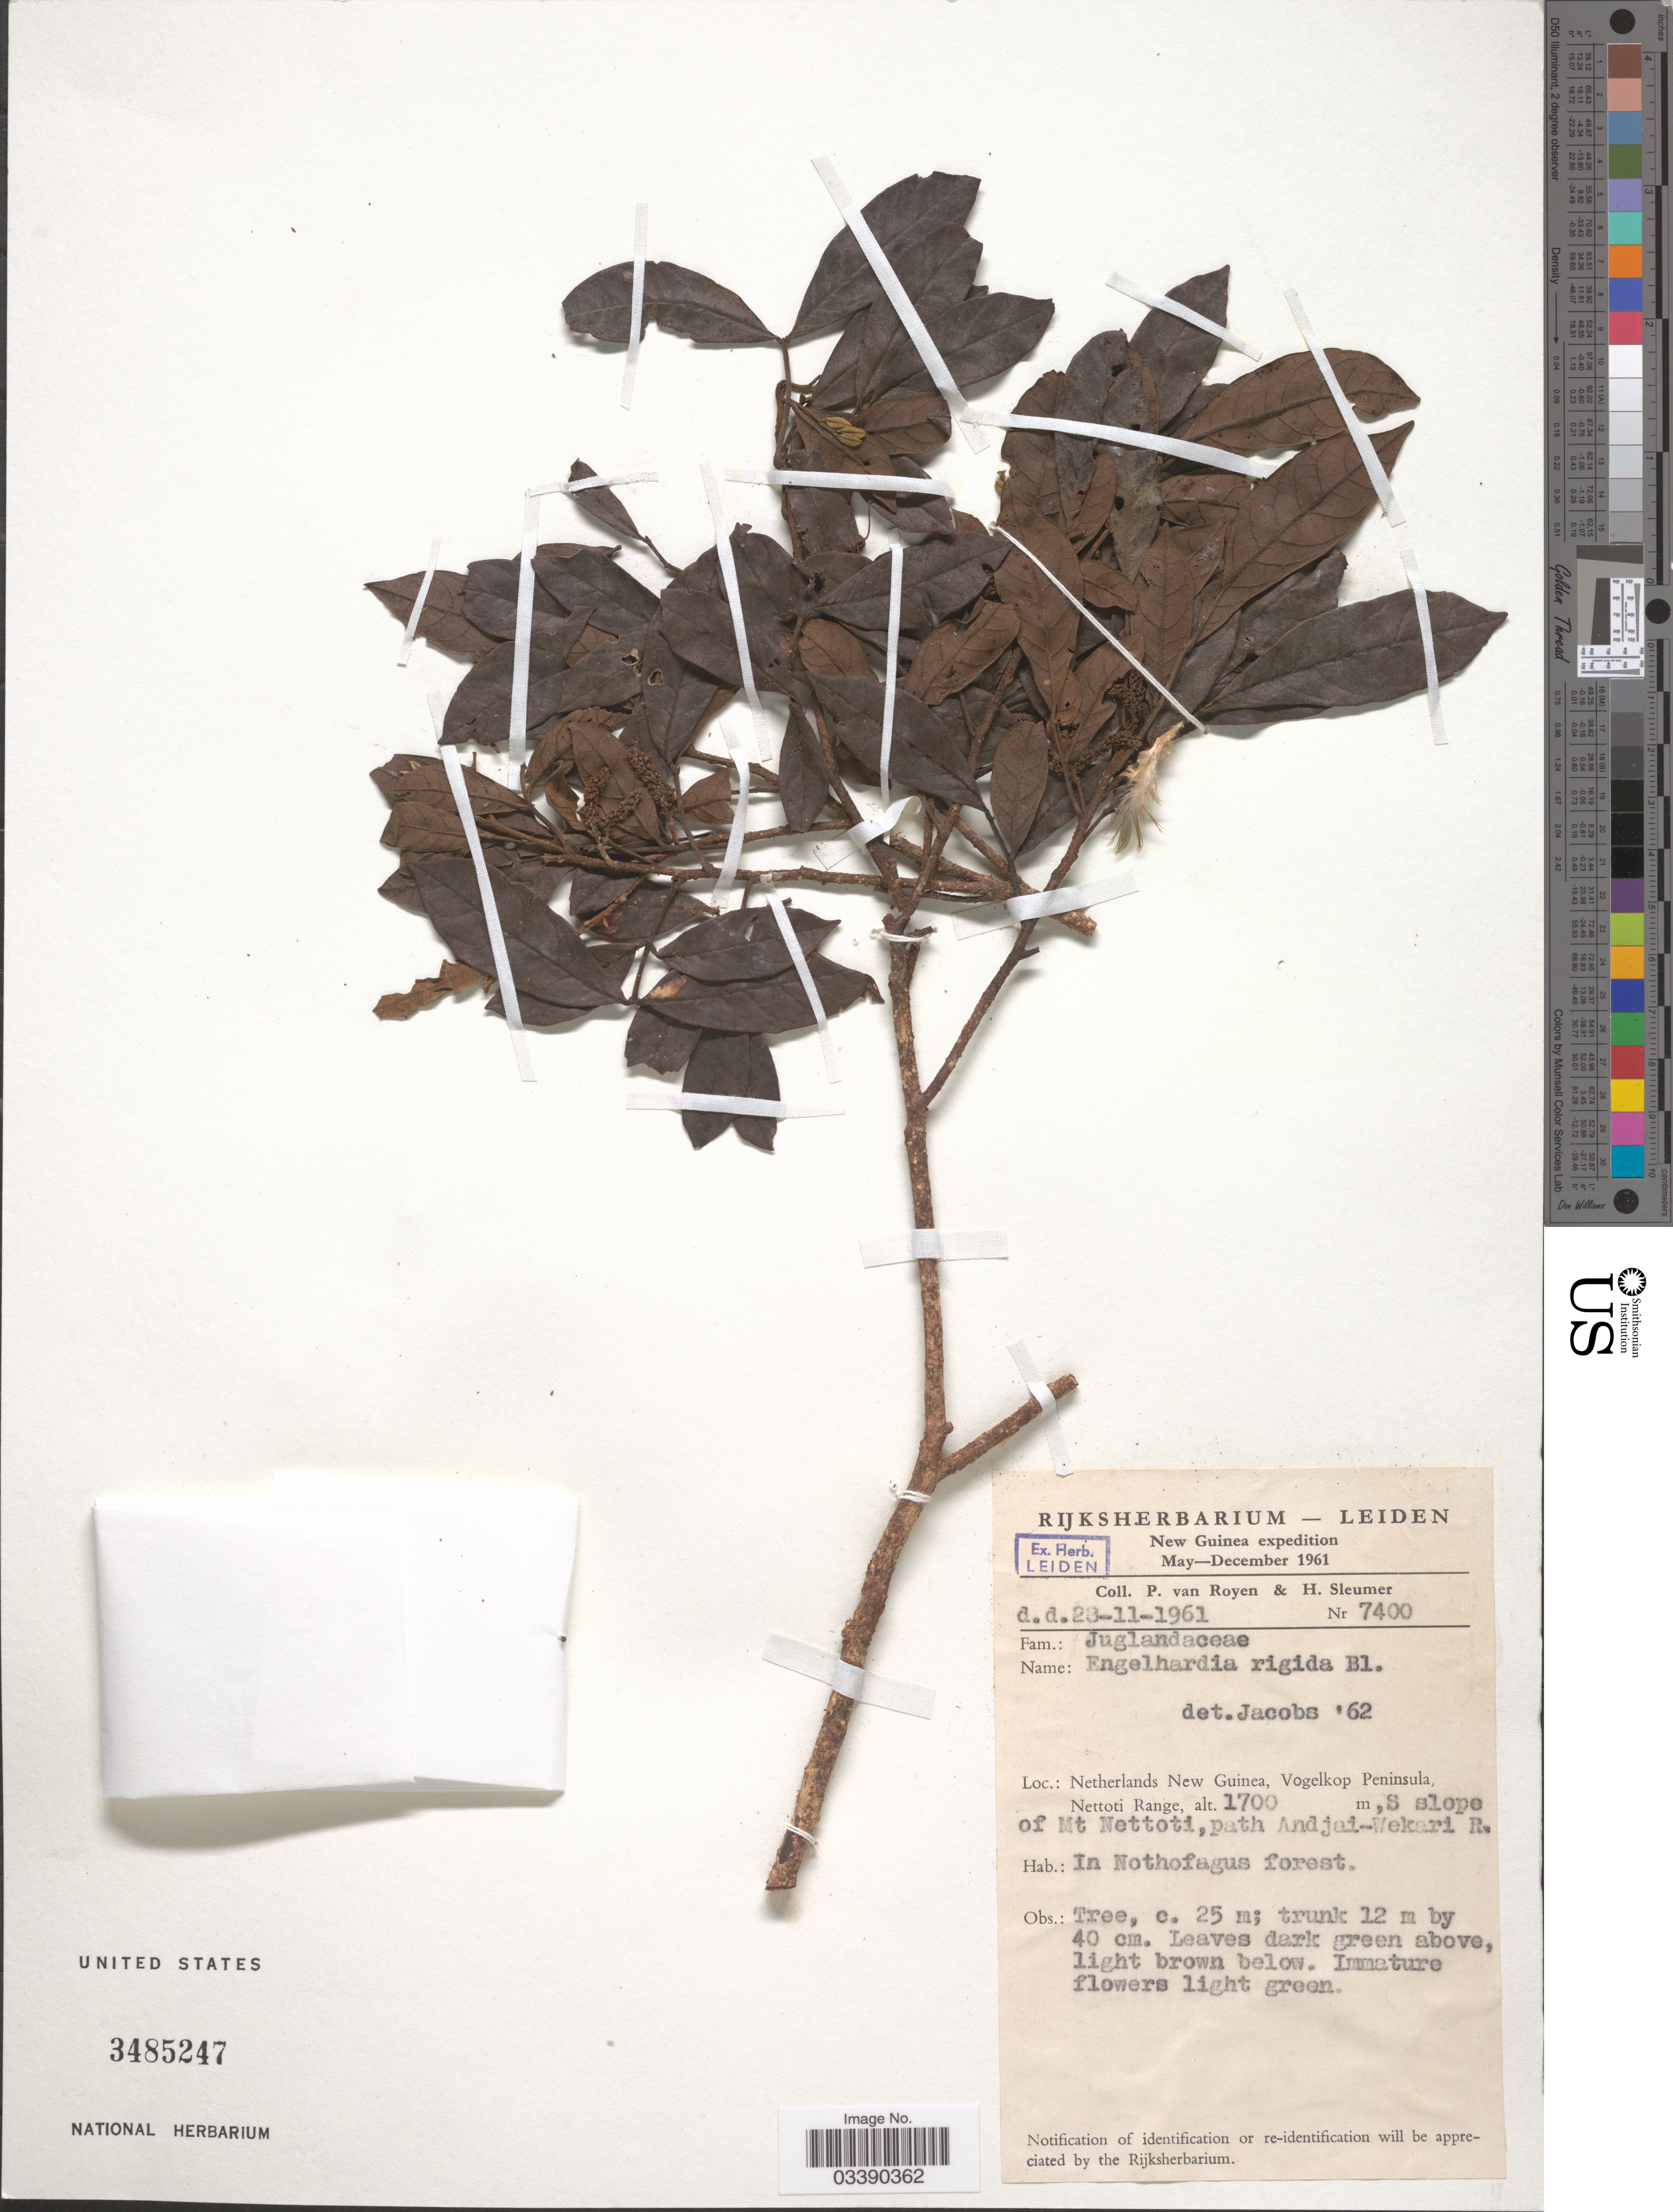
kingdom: Plantae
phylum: Tracheophyta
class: Magnoliopsida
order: Fagales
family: Juglandaceae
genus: Engelhardia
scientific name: Engelhardia rigida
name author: Blume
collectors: P. van Royen & H. O. Sleumer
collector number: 7400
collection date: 1961-11-23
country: Indonesia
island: New Guinea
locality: New Guinea. Netherlands New Guinea, Vogelkop Peninsula, Nettoti Range. S slope of Mt. Nettoti, path Andjai-Wekari R.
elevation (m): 1700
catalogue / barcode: US 3485247